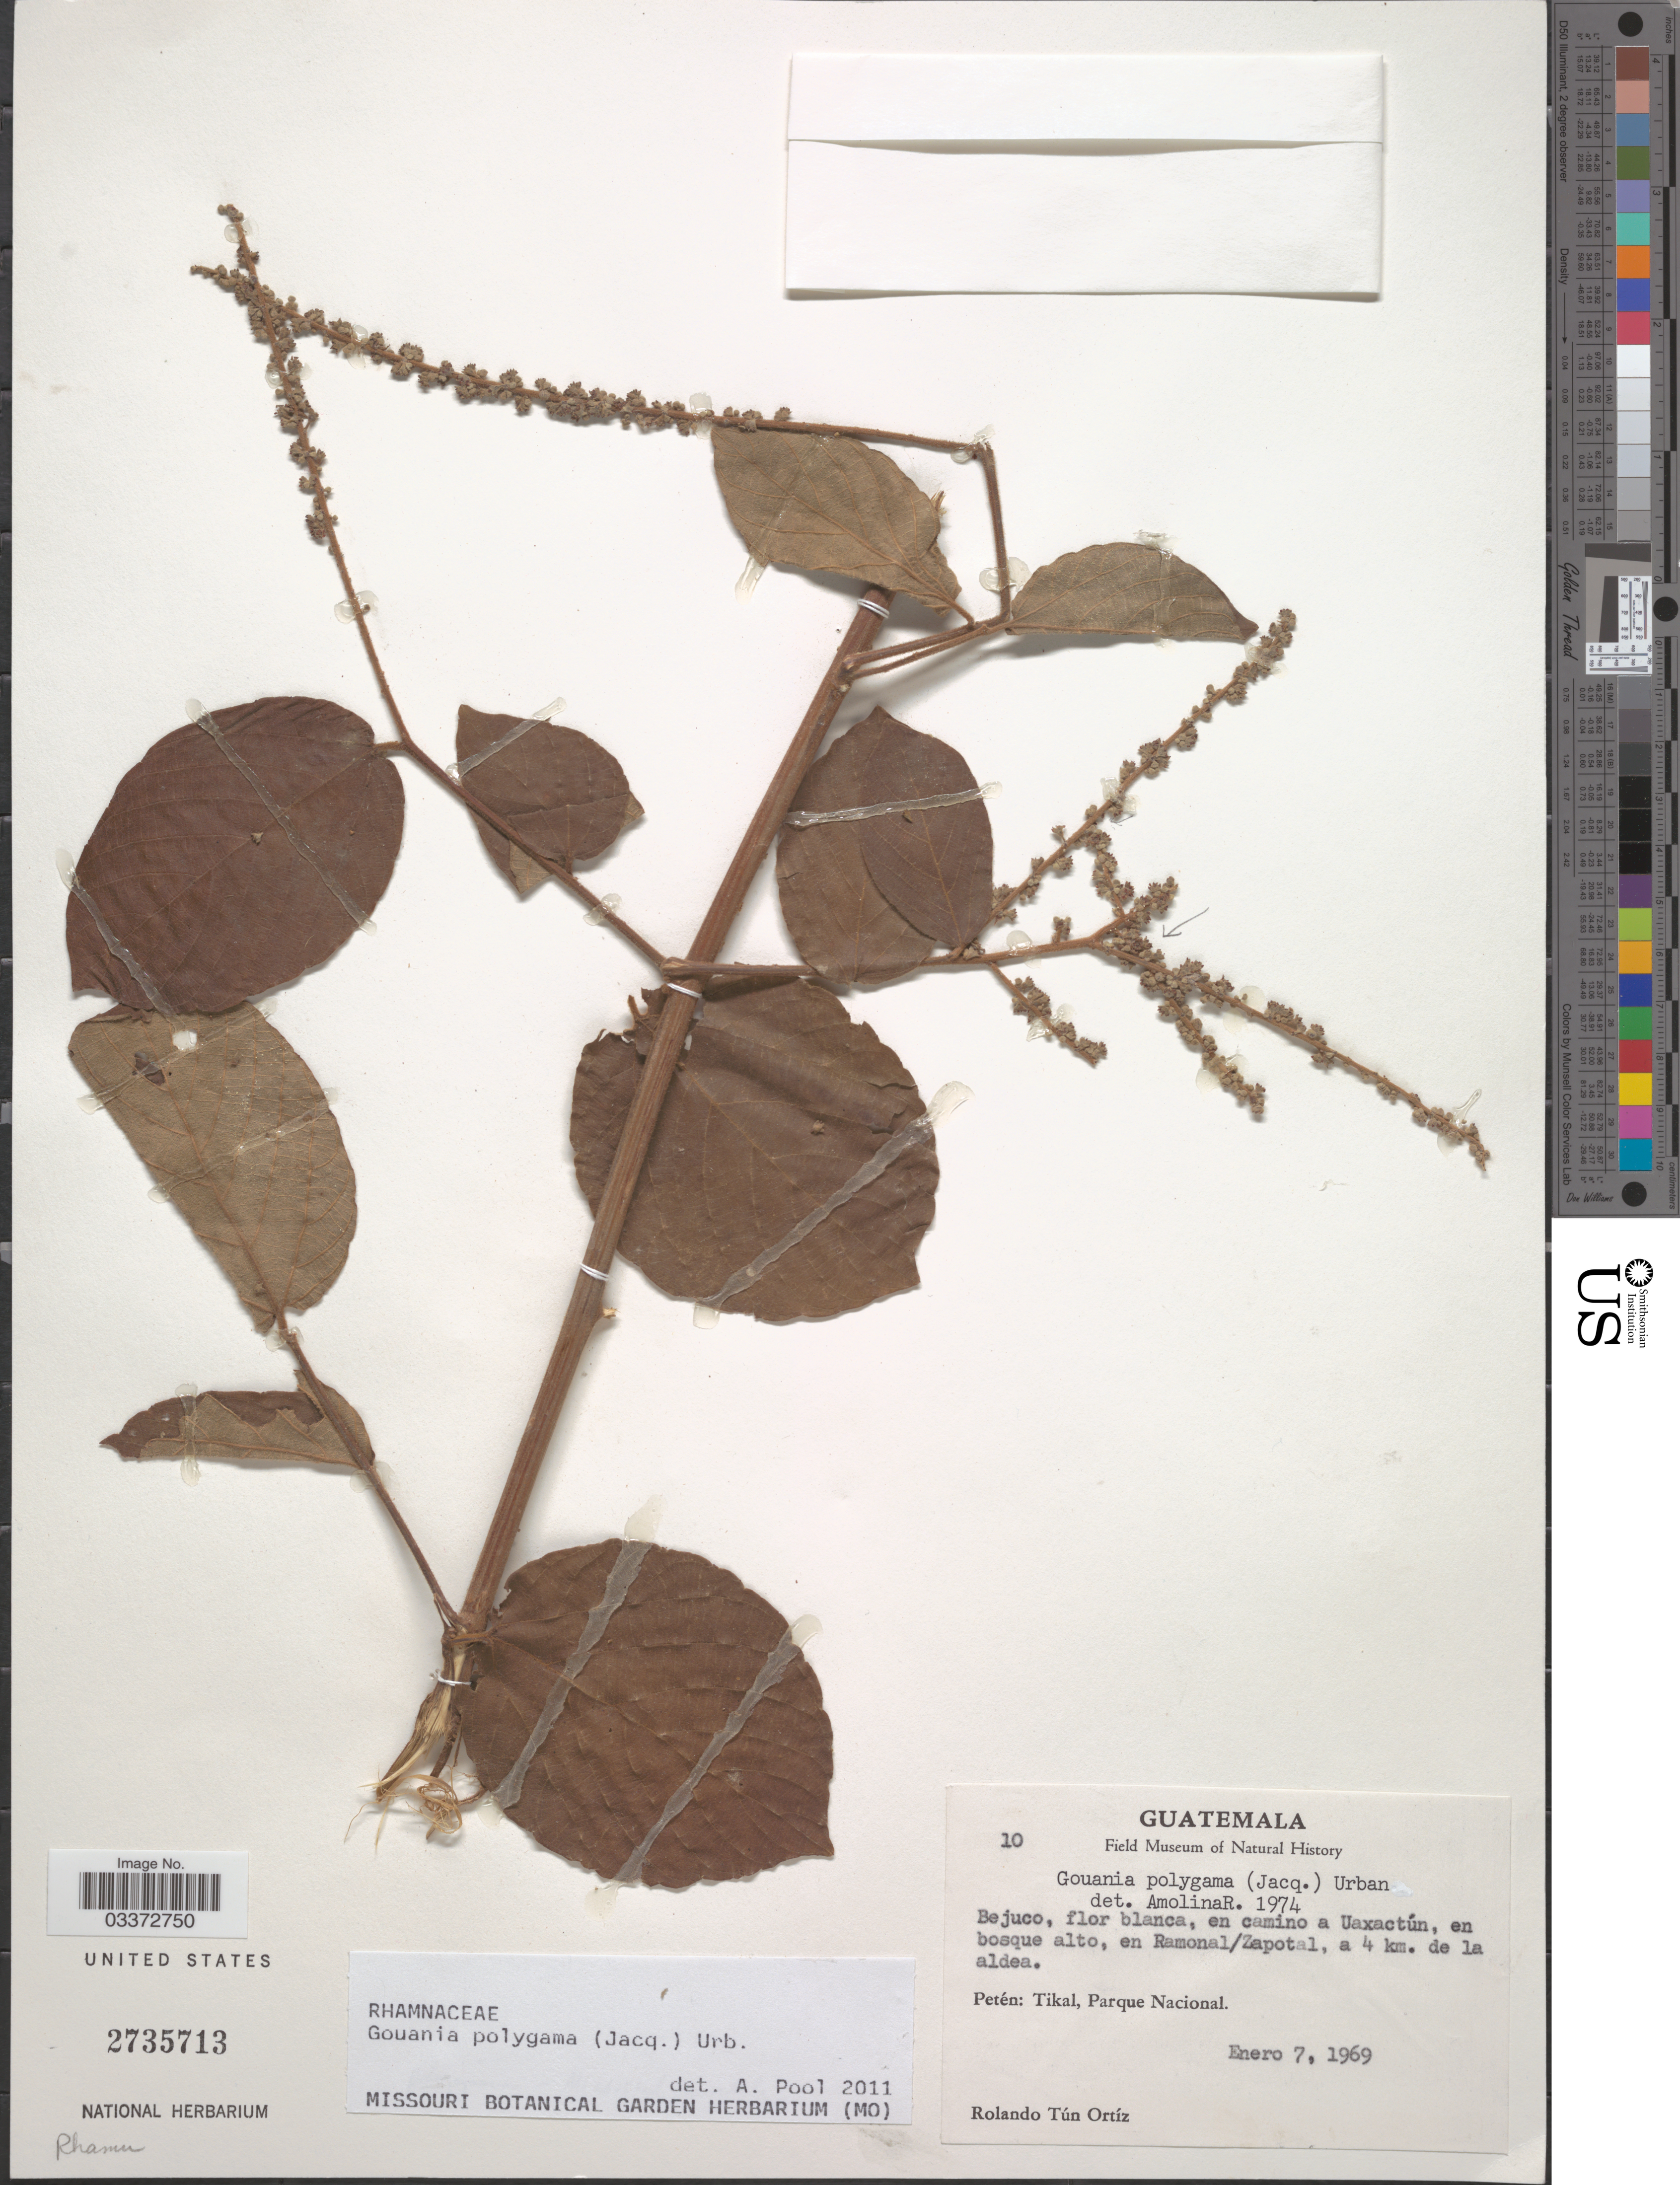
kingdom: Plantae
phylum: Tracheophyta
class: Magnoliopsida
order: Rosales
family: Rhamnaceae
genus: Gouania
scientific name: Gouania polygama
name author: (Jacq.) Urb.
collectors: R. T. Ortíz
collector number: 10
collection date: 1969-01-07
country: Guatemala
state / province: El Petén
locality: En Ramonal/Zapotal, a 4 km. de la aldea. Petén: Tikal, Parque Nacional.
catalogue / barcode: US 2735713